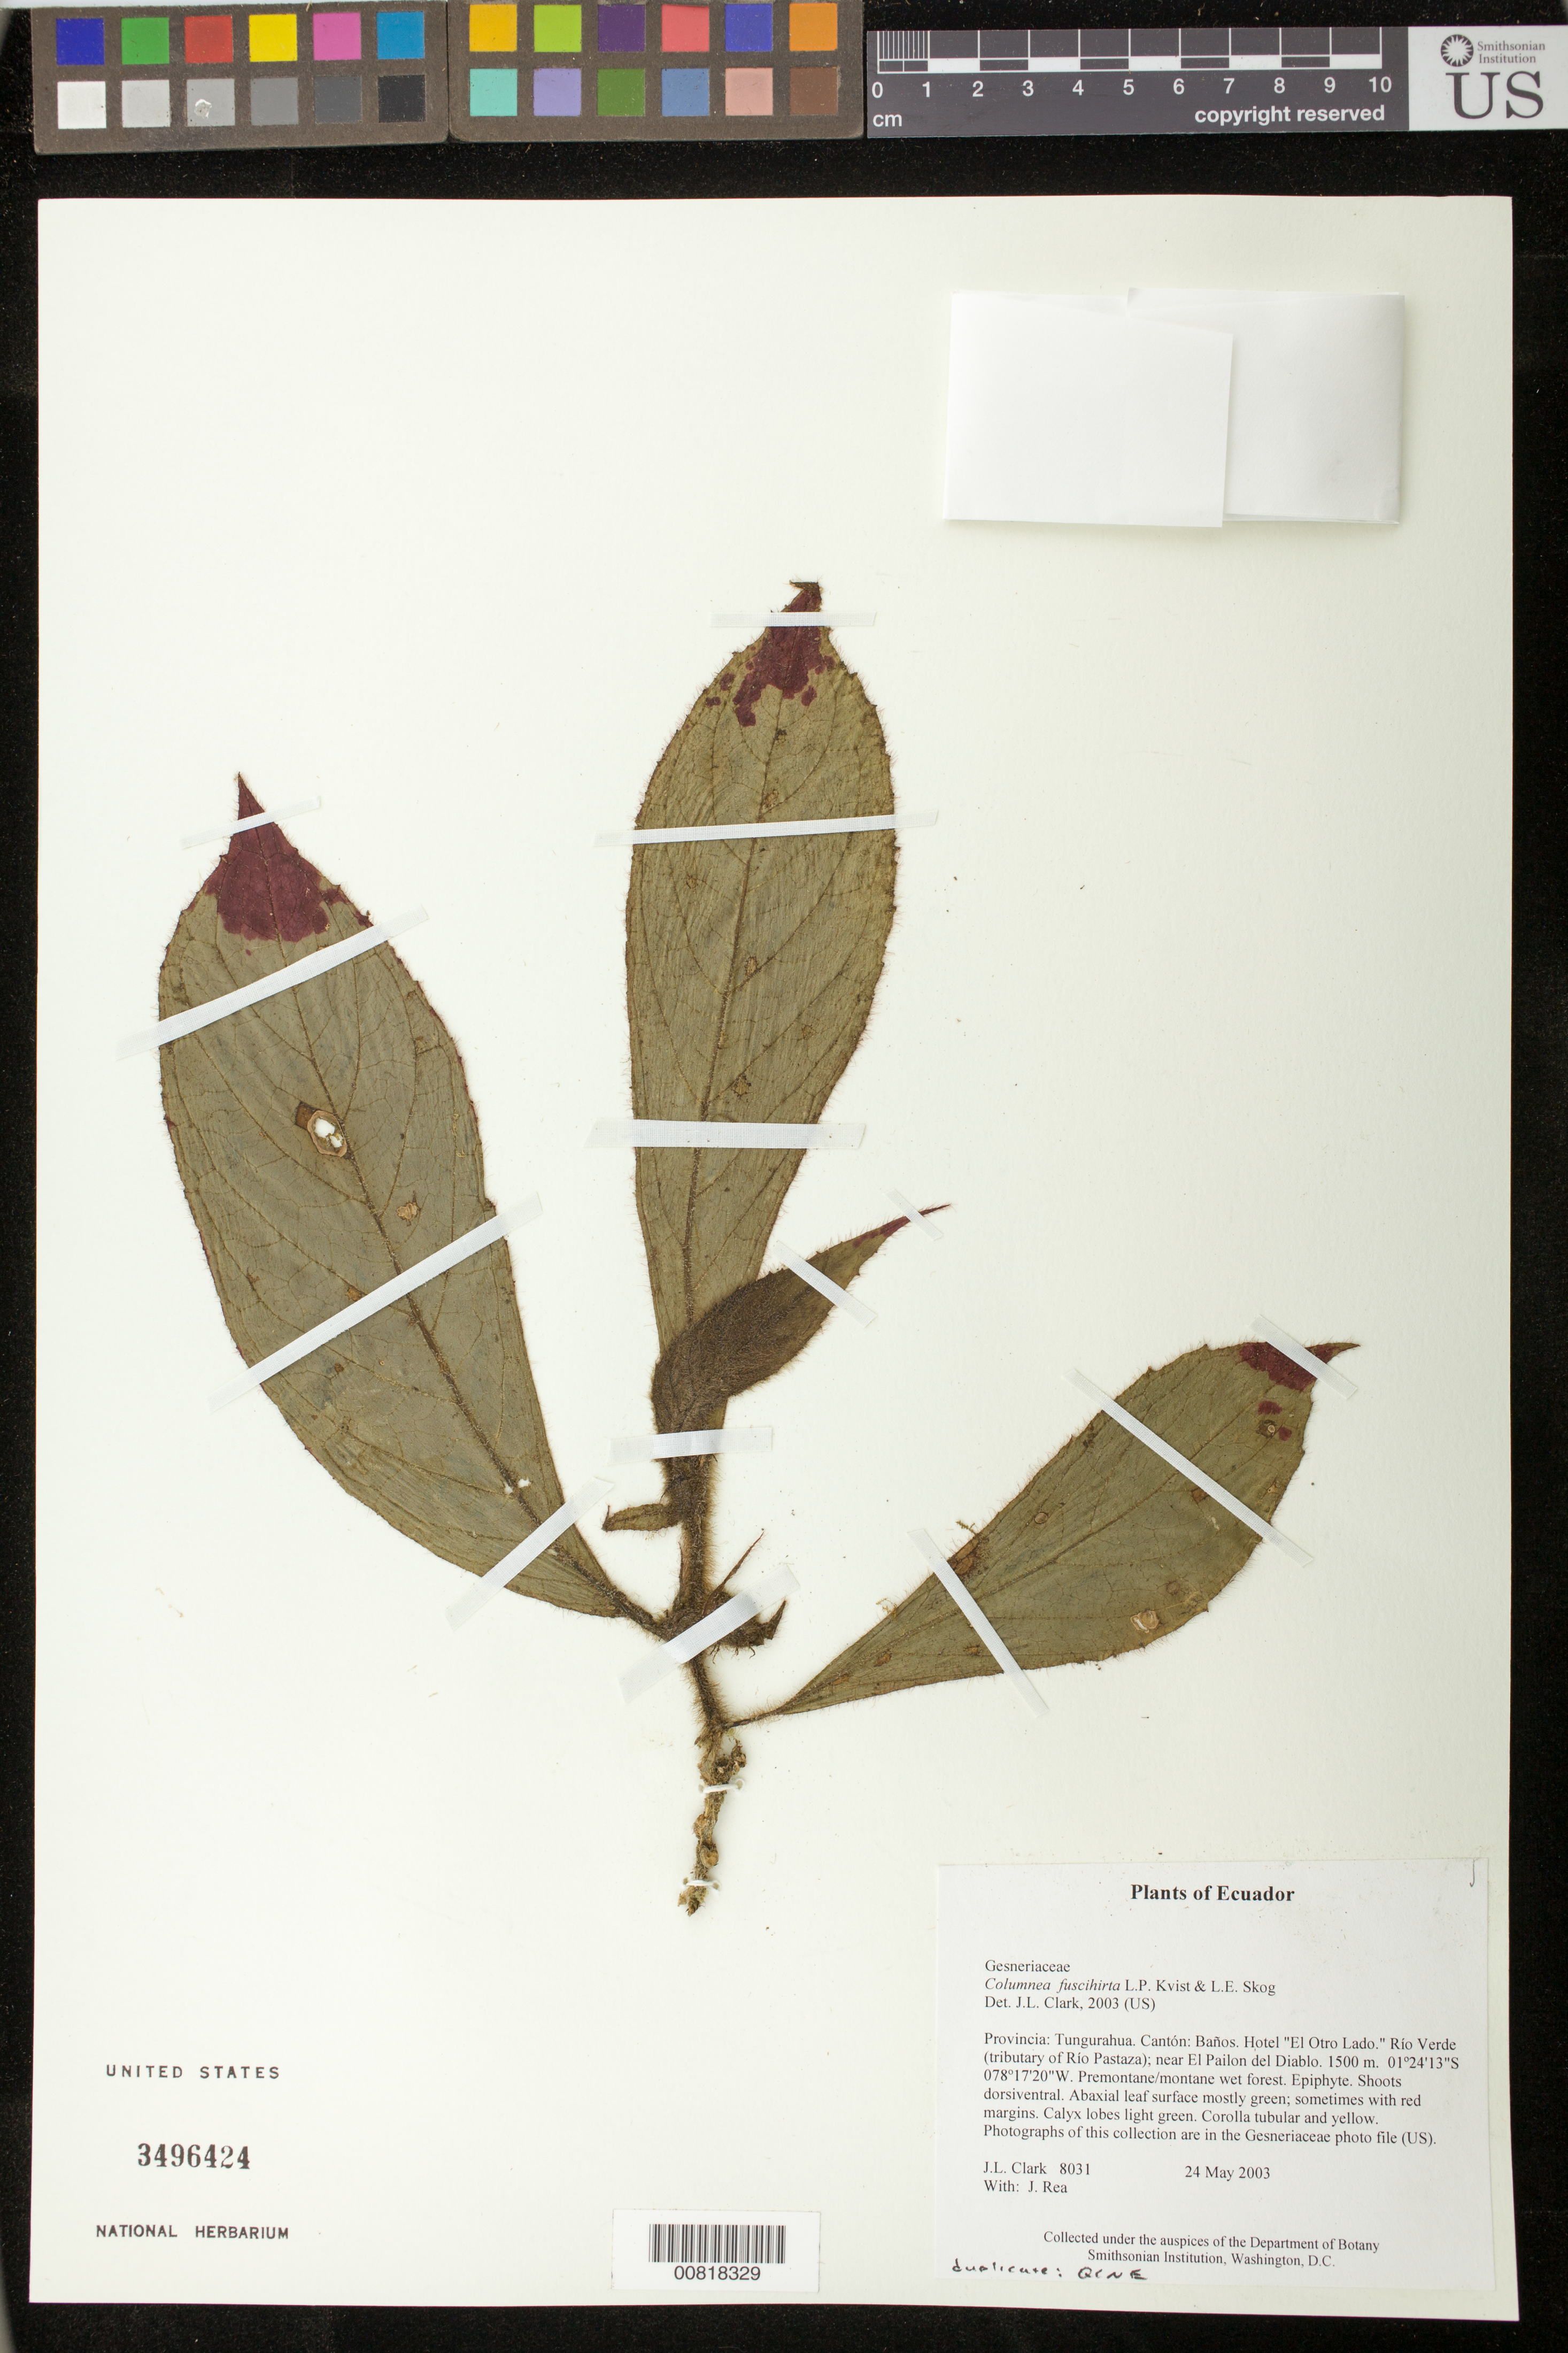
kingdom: Plantae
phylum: Tracheophyta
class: Magnoliopsida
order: Lamiales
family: Gesneriaceae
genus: Columnea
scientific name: Columnea fuscihirta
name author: L.P. Kvist & L.E. Skog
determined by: Clark, J. L., (SEL), The Marie Selby Botanical Garden (UNITED STATES)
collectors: J. L. Clark & J. Rea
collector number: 8031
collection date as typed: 24 May 2003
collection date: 2003-05-24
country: Ecuador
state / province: Tungurahua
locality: Baños. Hotel "El Otro Lado." Río Verde (tributary of Río Pastaza); near El Pailon del Diablo.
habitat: Premontane/montane wet forest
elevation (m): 1500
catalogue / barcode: US 3496424